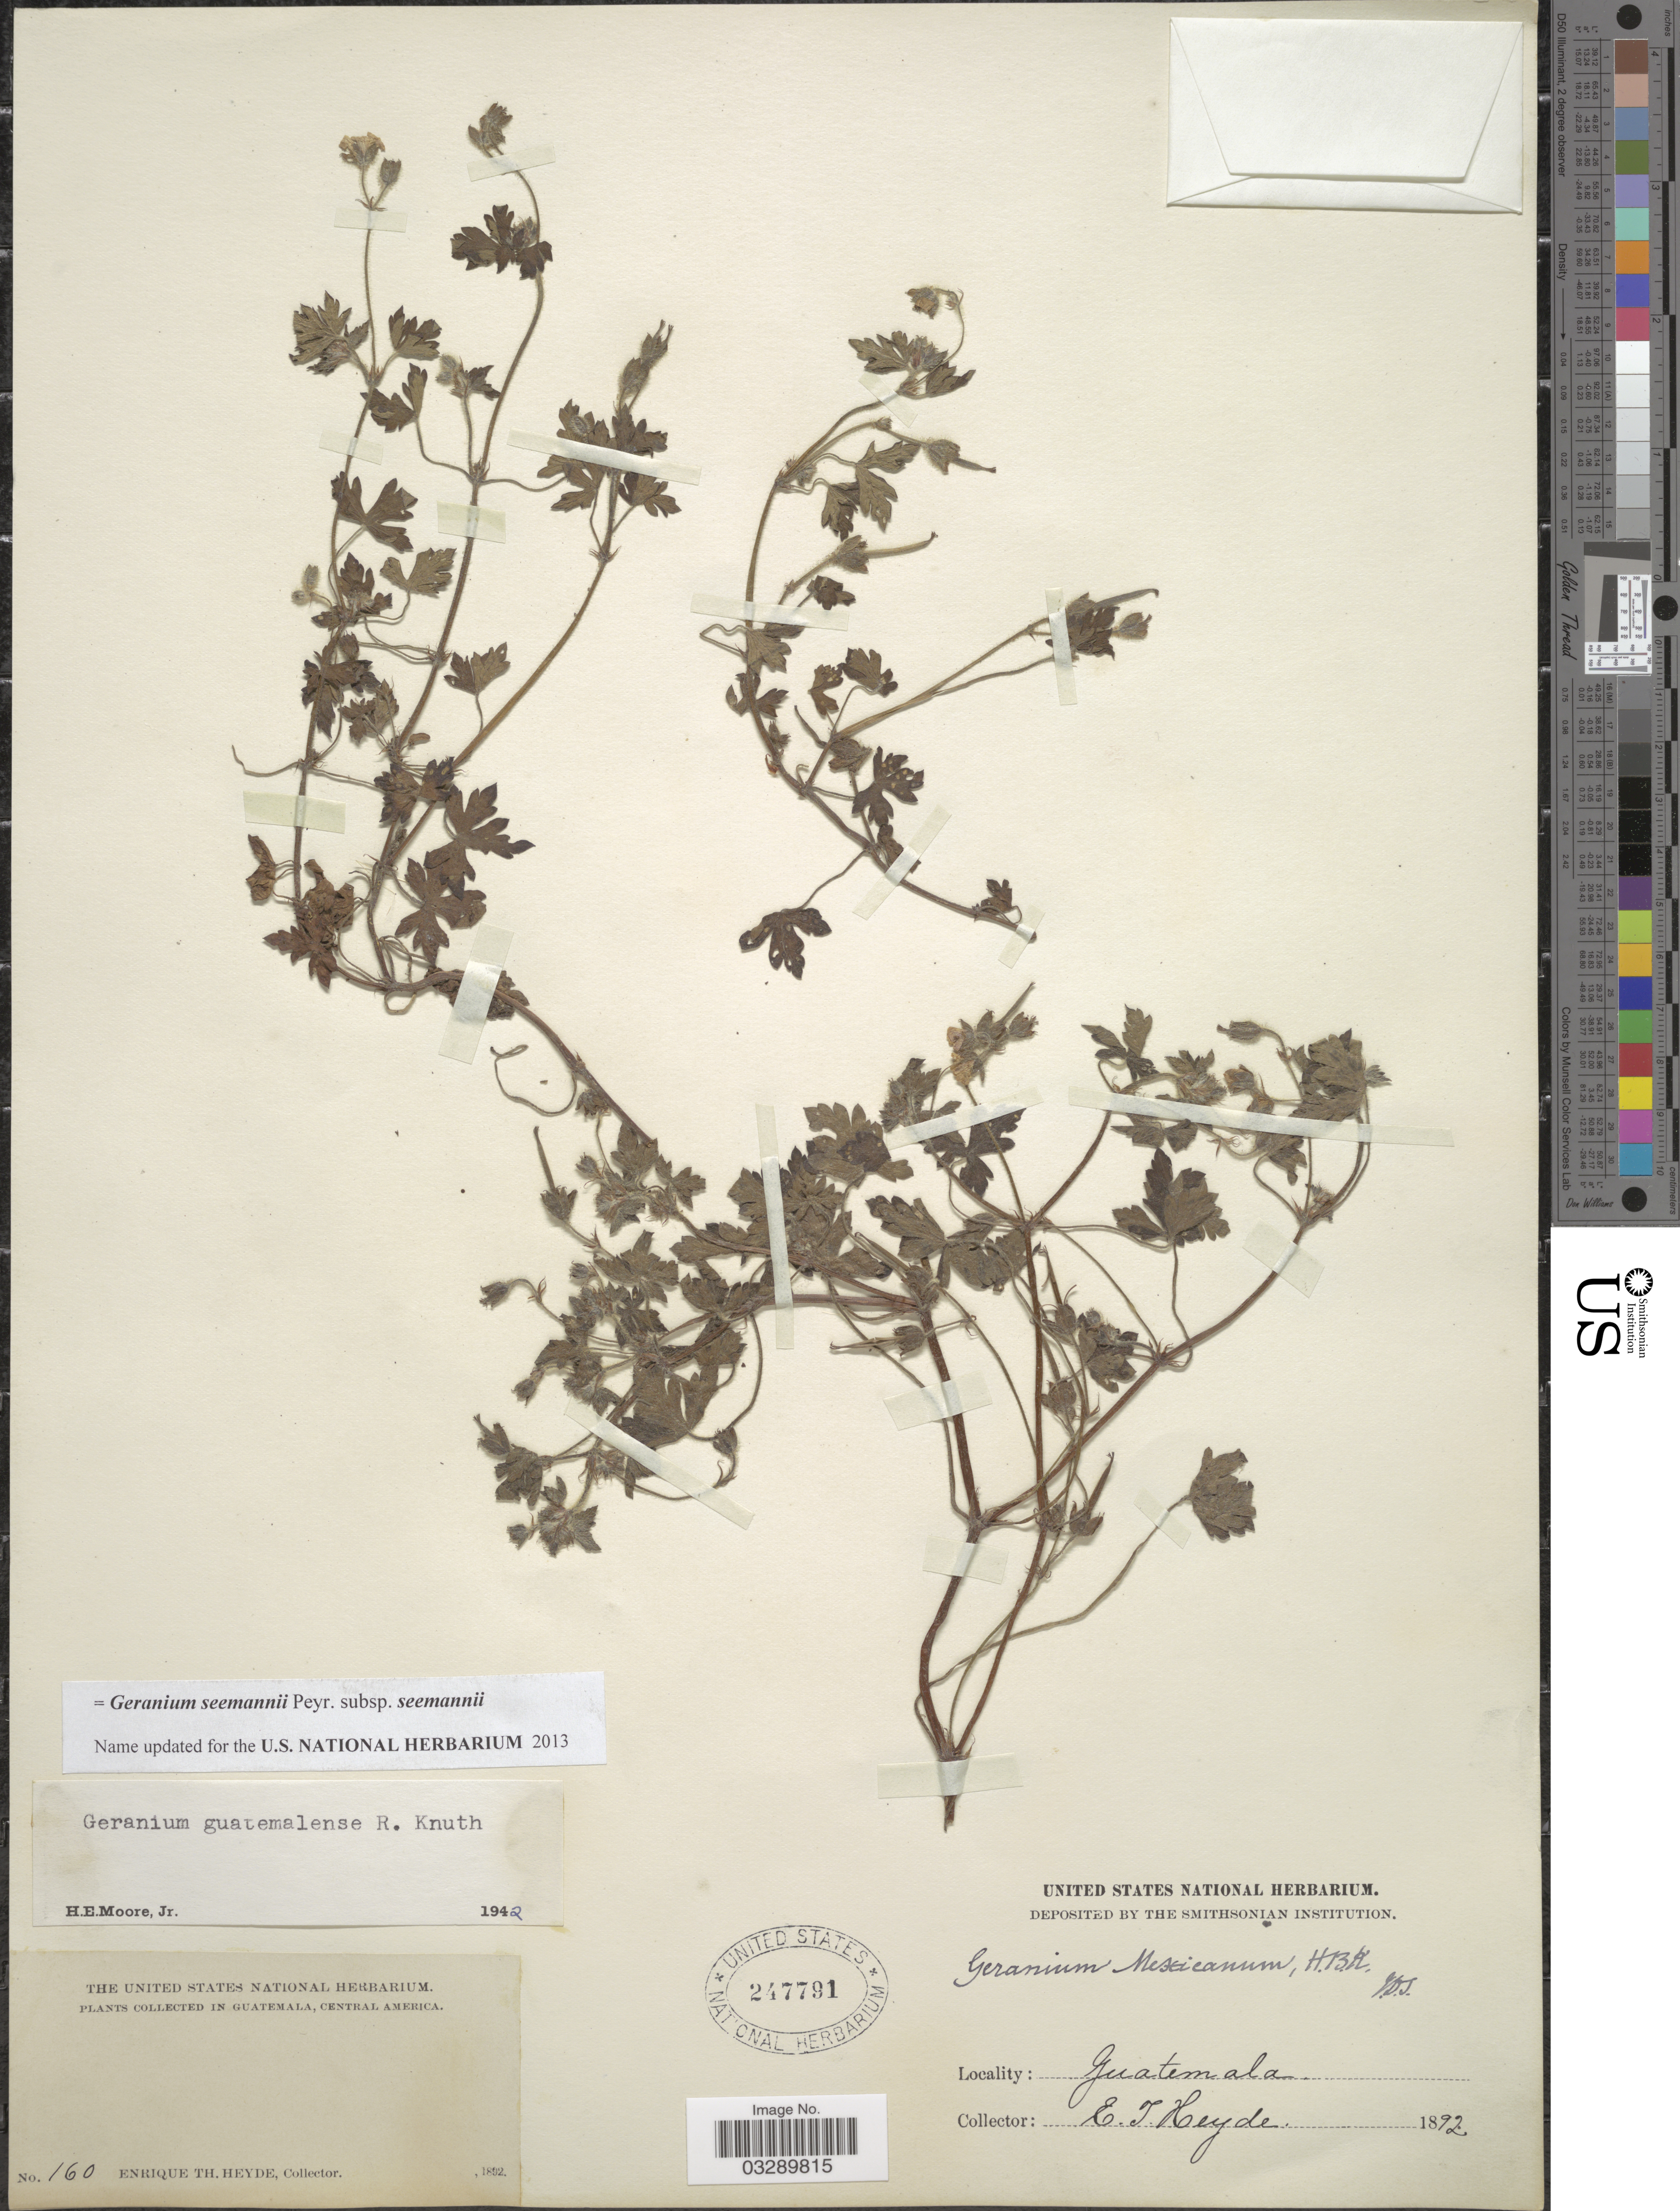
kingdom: Plantae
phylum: Tracheophyta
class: Magnoliopsida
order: Geraniales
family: Geraniaceae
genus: Geranium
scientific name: Geranium seemannii subsp. seemannii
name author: Peyr.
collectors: E. T. Heyde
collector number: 160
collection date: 1892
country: Guatemala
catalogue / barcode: US 247791